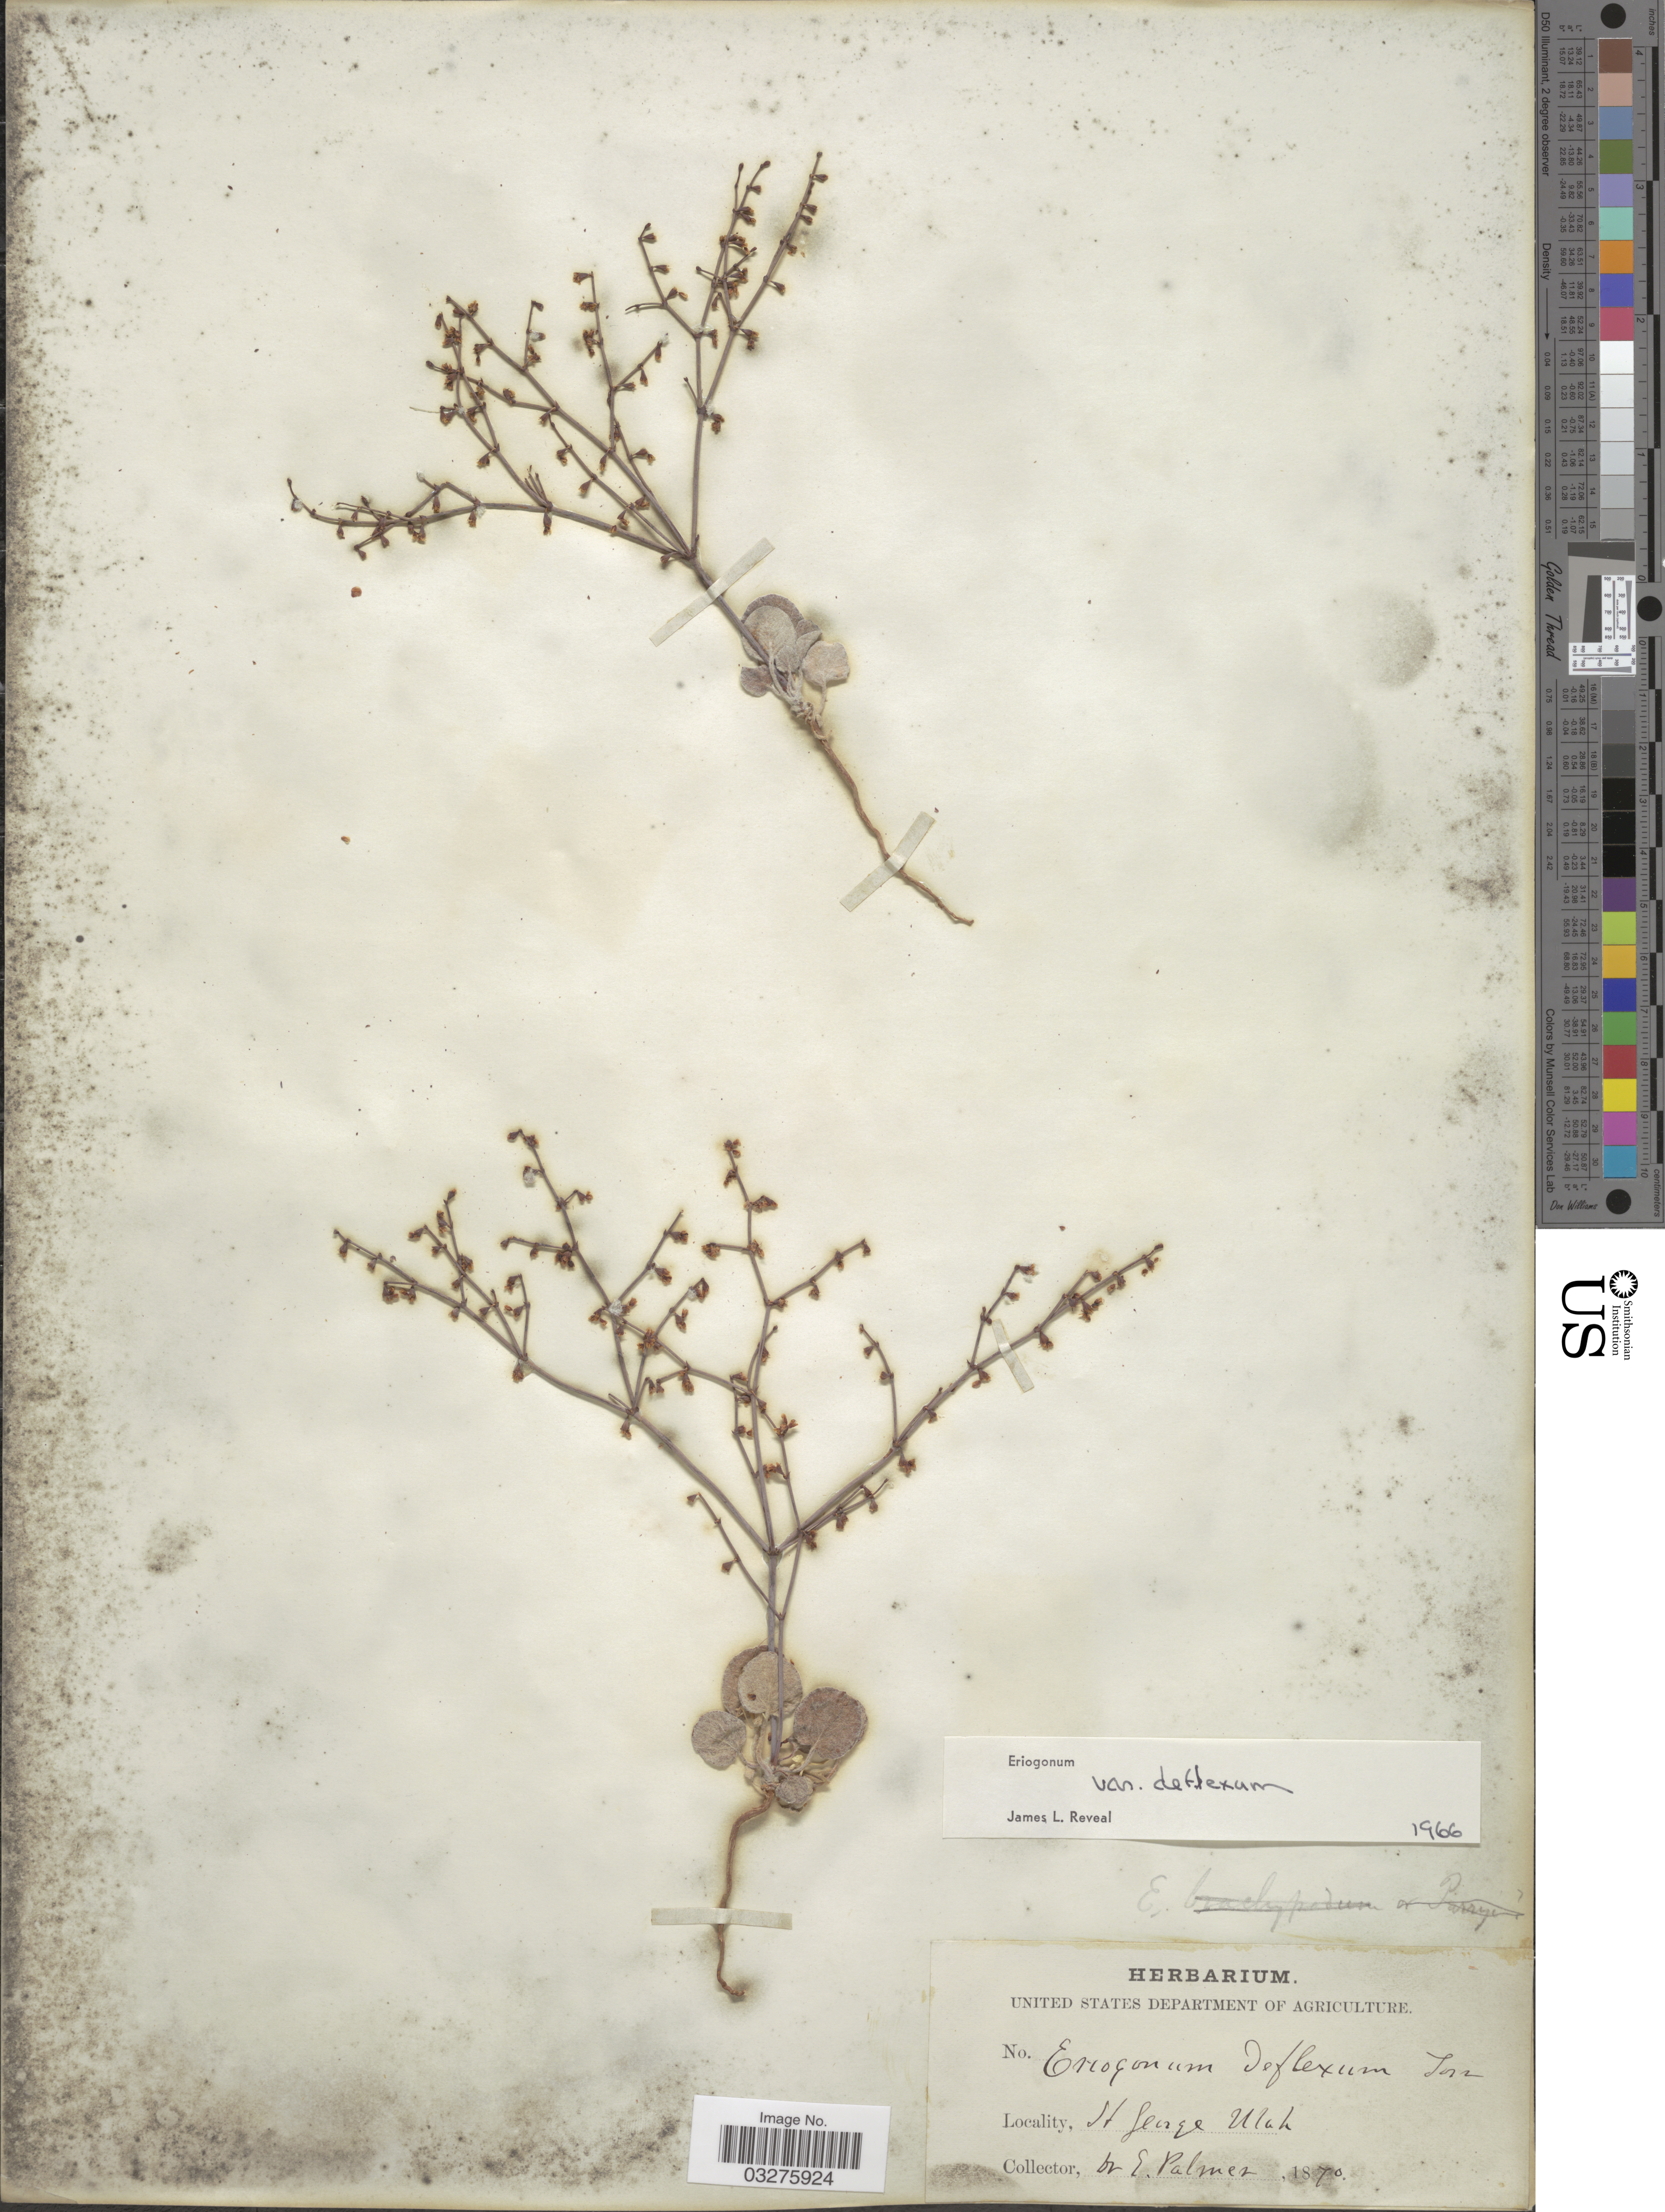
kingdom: Plantae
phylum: Tracheophyta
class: Magnoliopsida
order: Caryophyllales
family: Polygonaceae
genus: Eriogonum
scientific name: Eriogonum deflexum var. deflexum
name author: Torr. in Ives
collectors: E. Palmer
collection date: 1870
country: United States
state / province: Utah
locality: St. George.